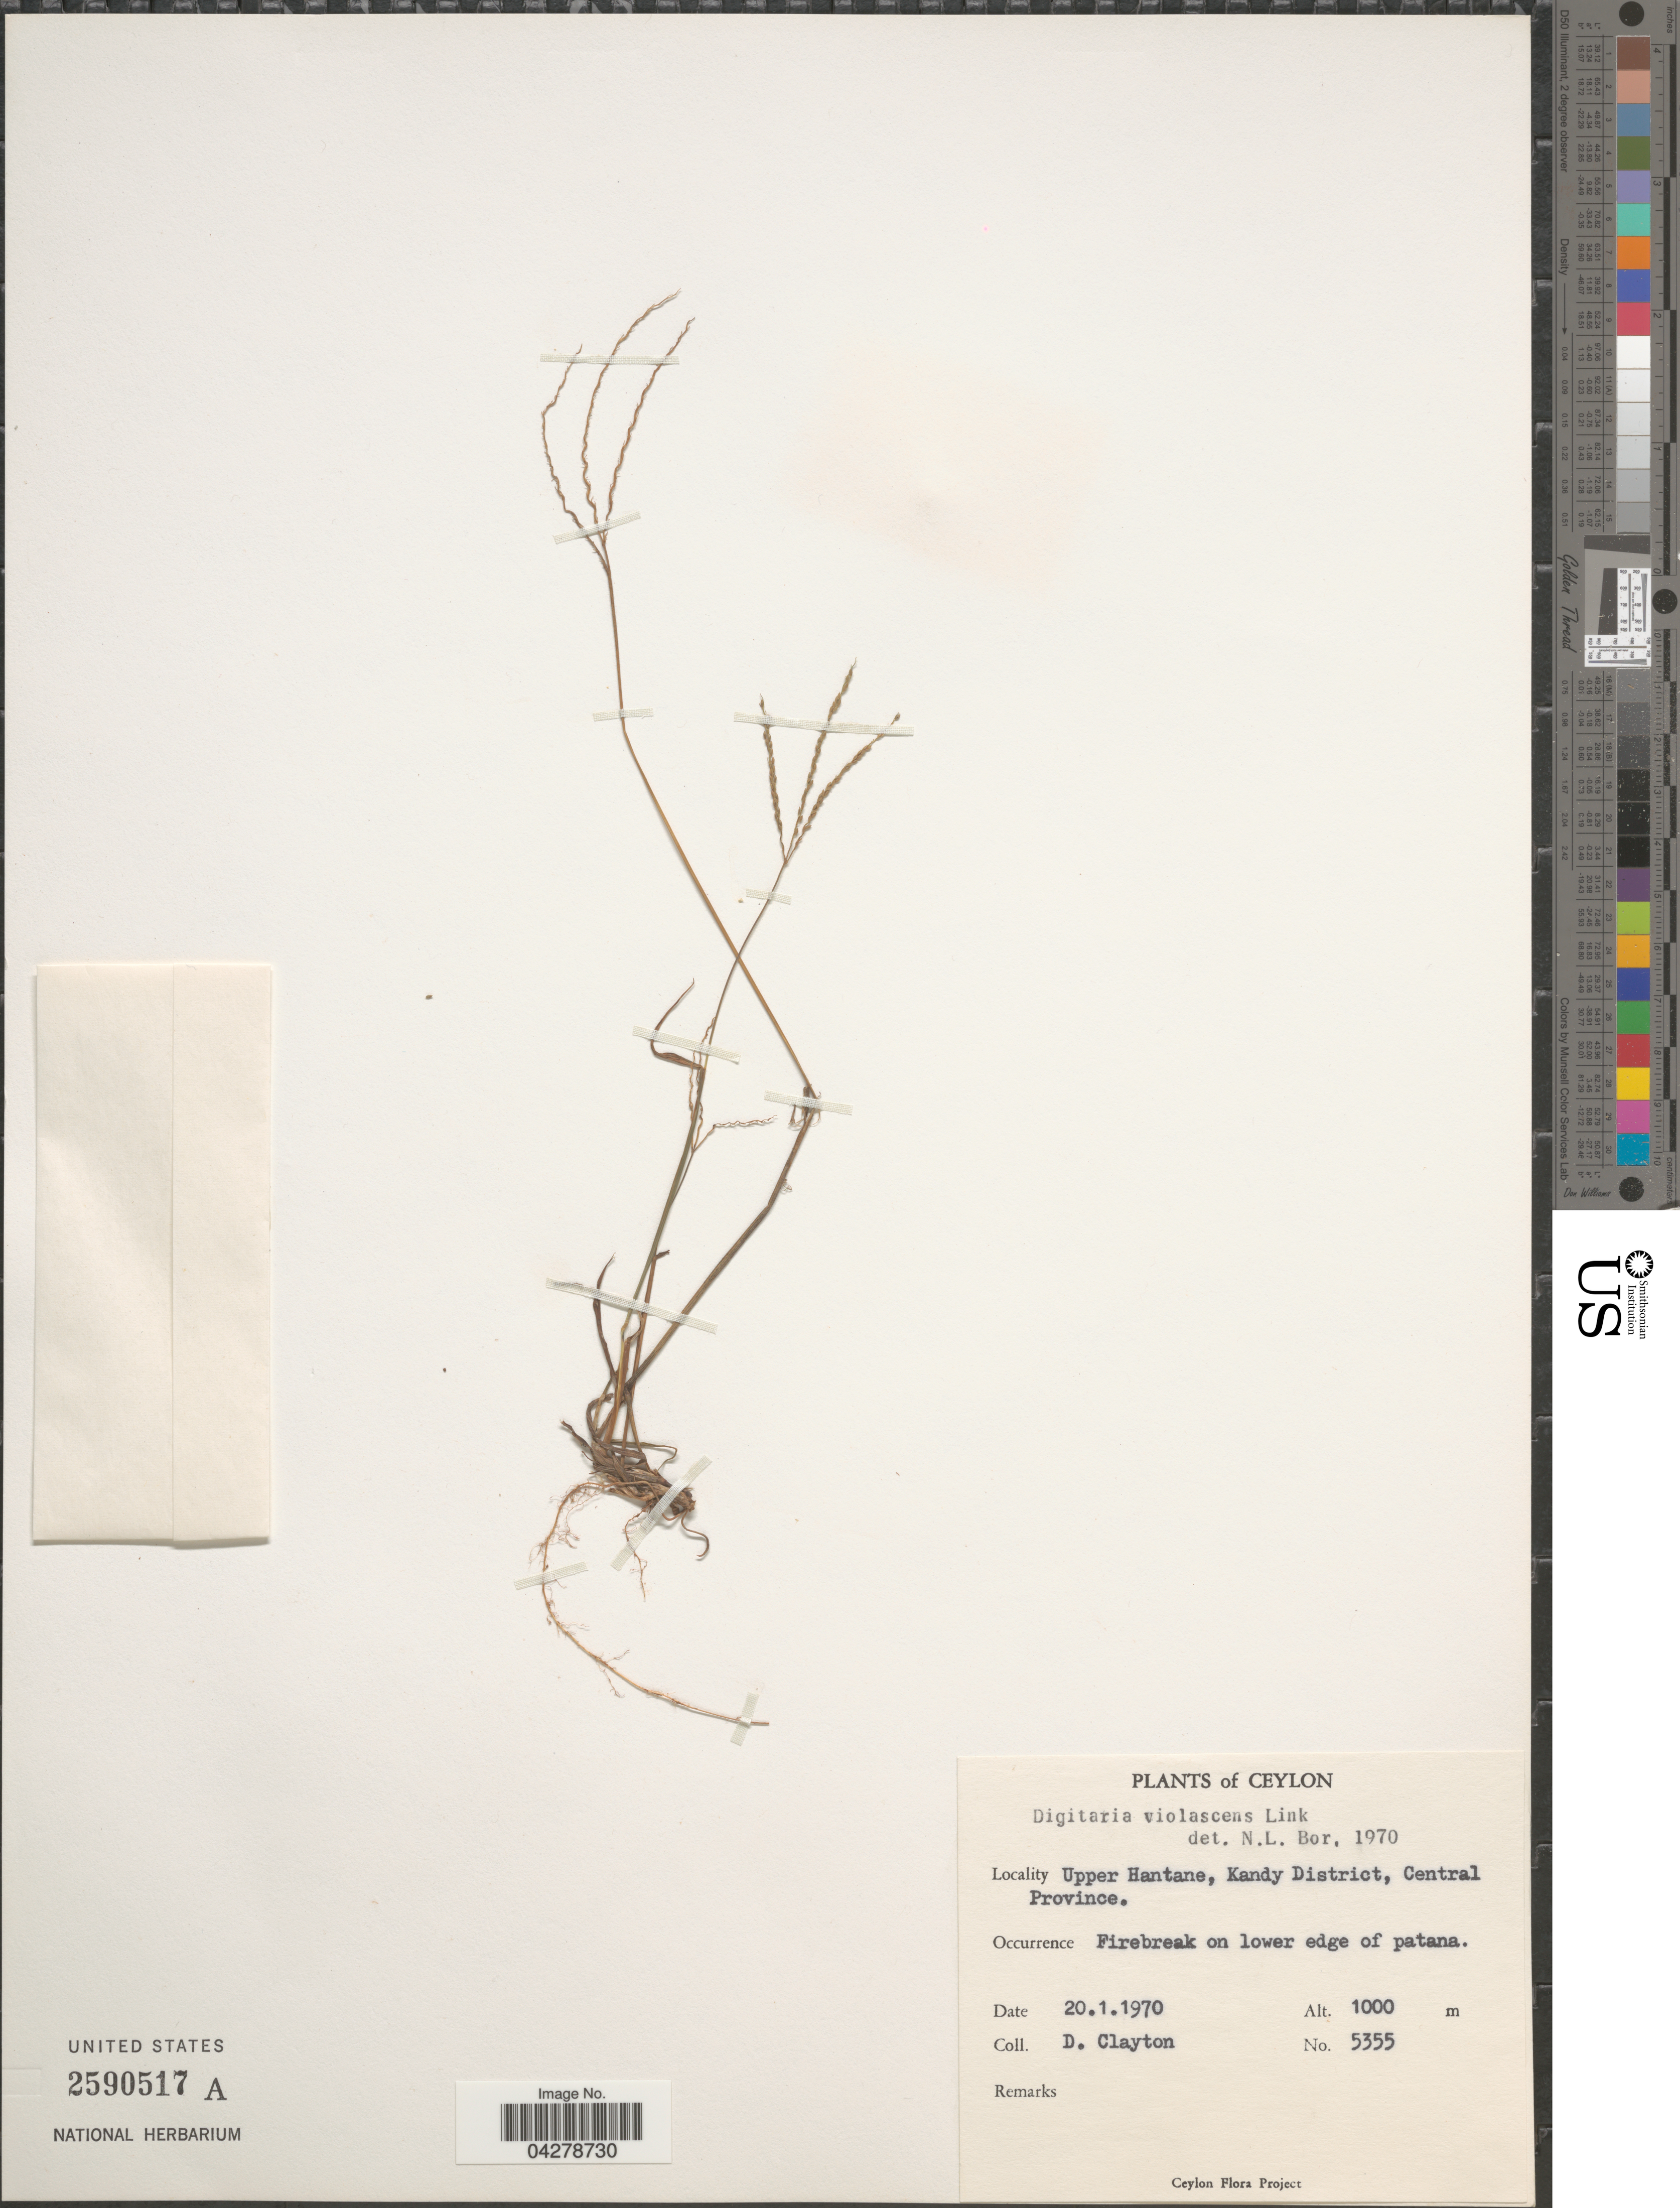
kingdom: Plantae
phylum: Tracheophyta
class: Liliopsida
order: Poales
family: Poaceae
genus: Digitaria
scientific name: Digitaria violascens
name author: Link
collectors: D. Clayton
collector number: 5355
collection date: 1970-01-20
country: Sri Lanka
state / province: Central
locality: Ceylon. Upper Hantane, Kandy District.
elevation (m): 1000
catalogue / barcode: US 2590517A